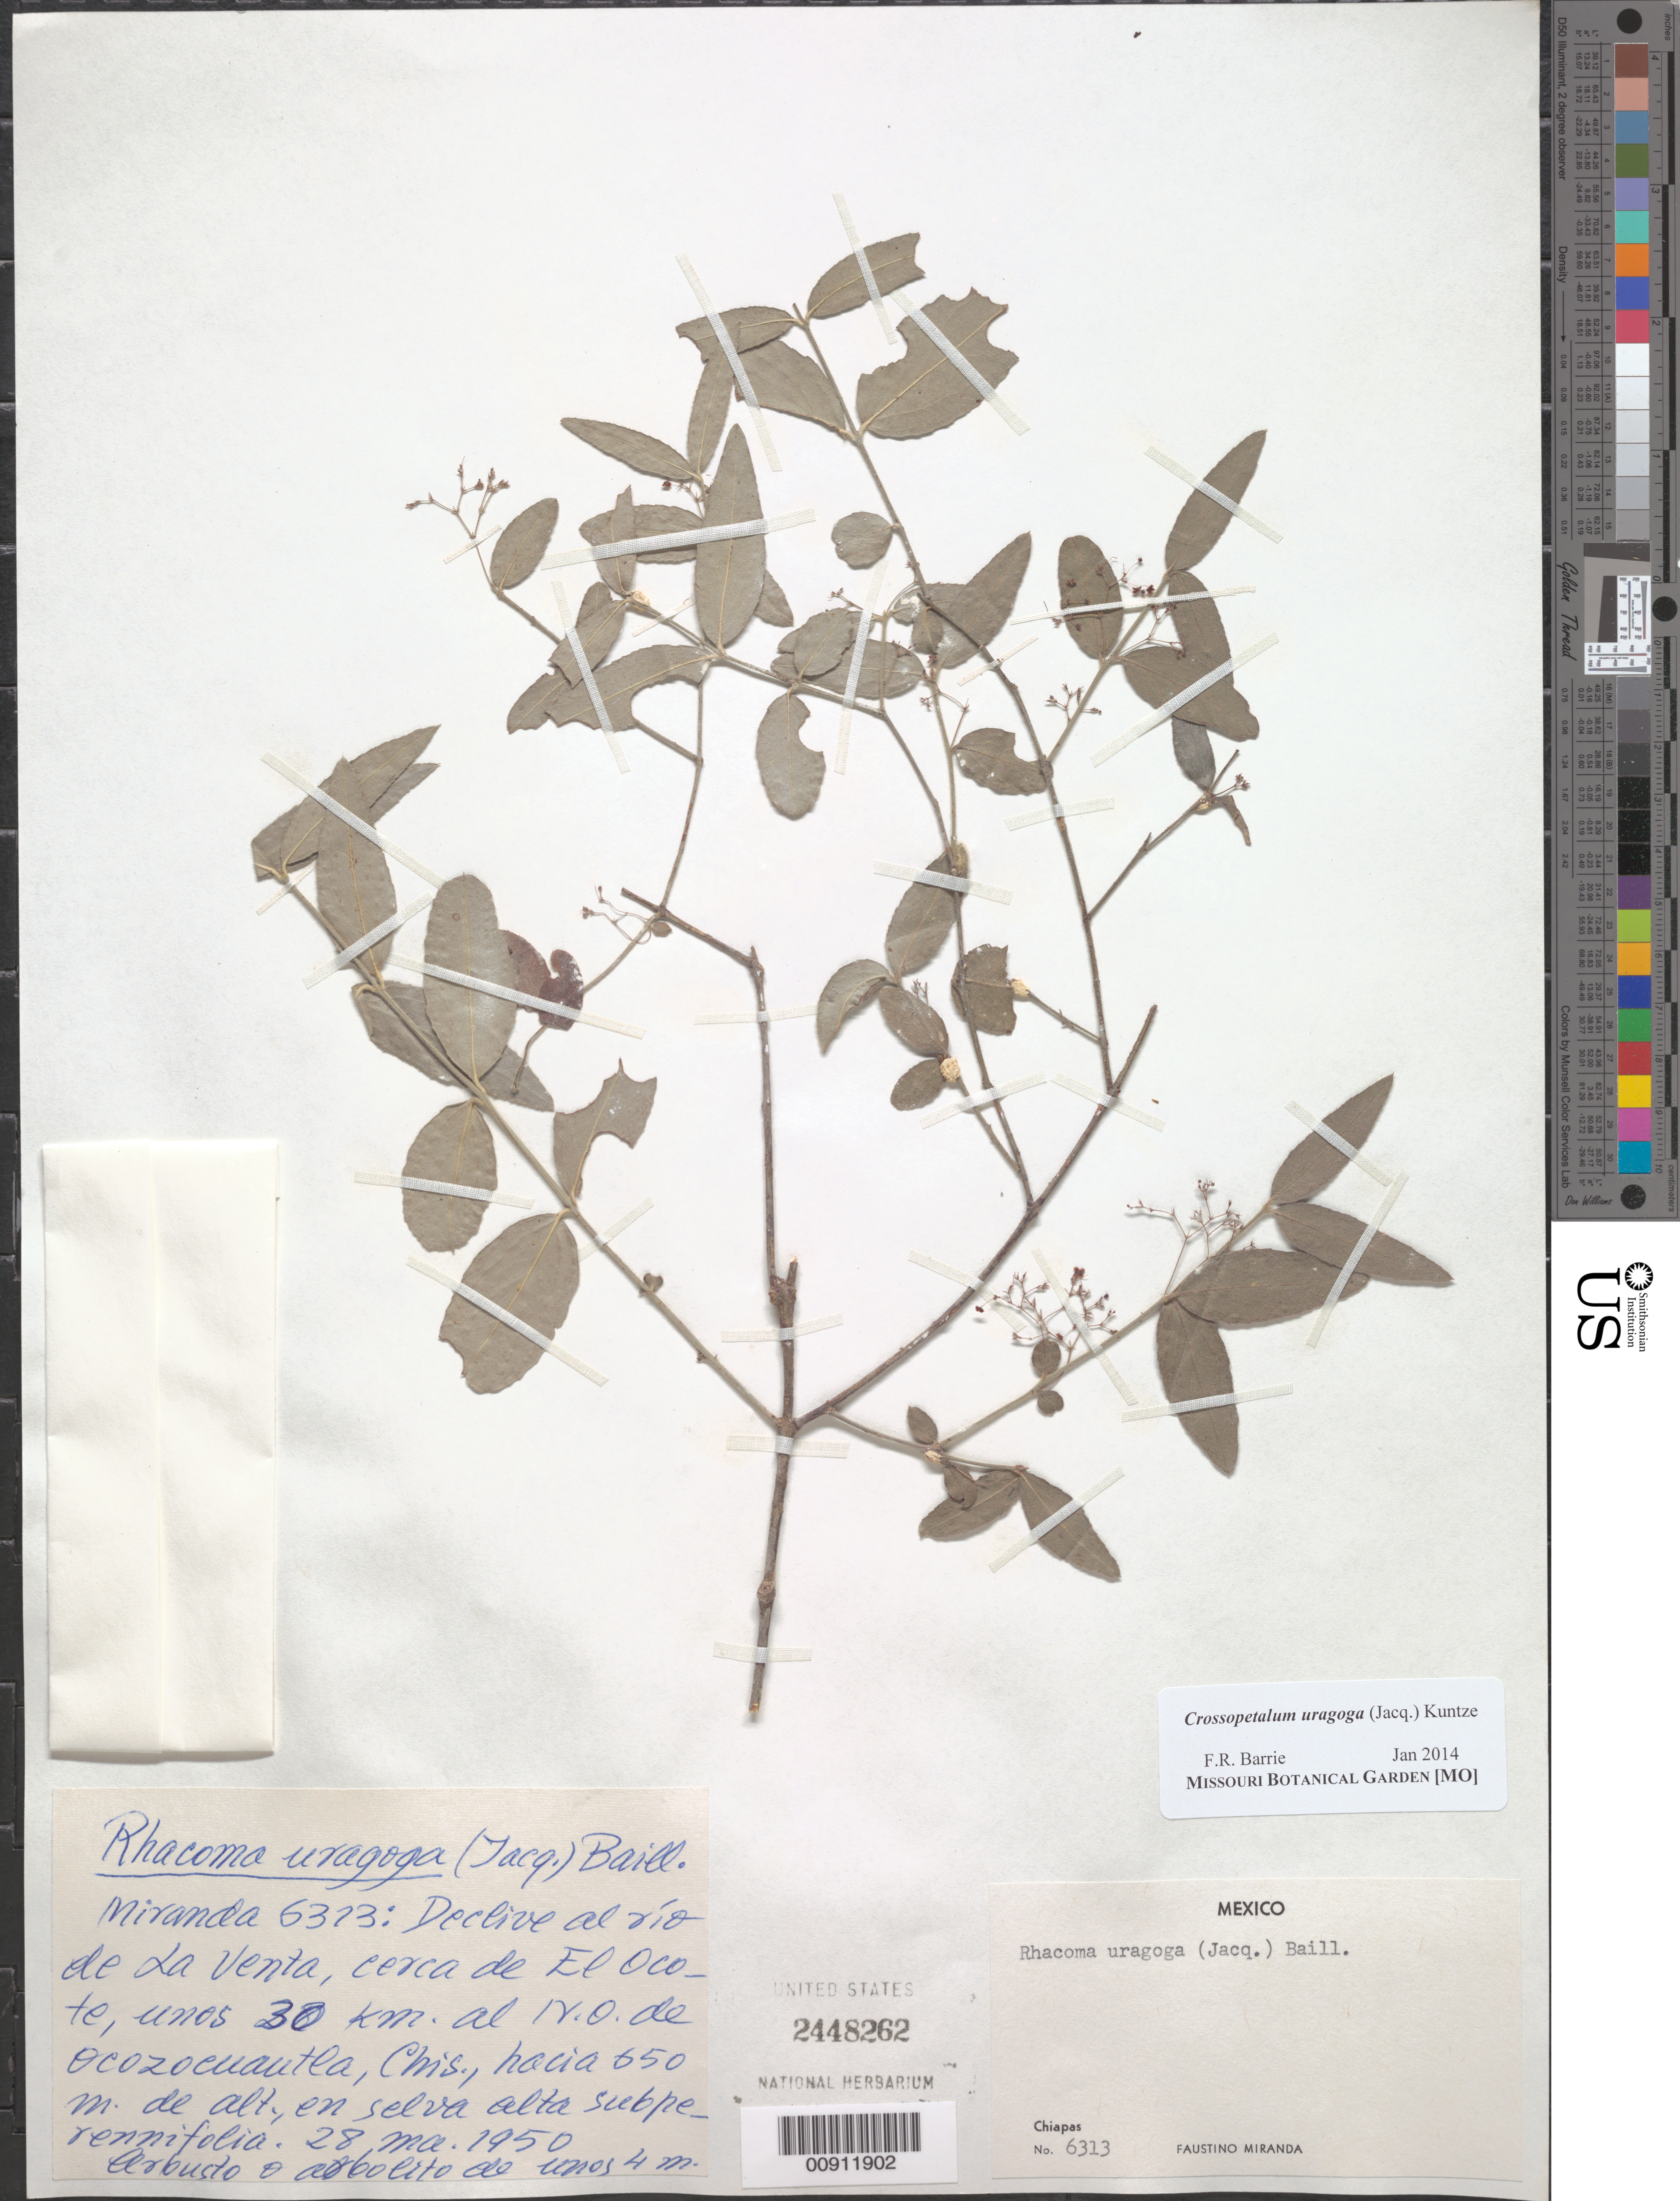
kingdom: Plantae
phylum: Tracheophyta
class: Magnoliopsida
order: Celastrales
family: Celastraceae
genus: Crossopetalum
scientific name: Crossopetalum uragoga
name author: (Jacq.) Kuntze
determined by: Barrie, F. R.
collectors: Miranda G., F.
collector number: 6313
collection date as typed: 28 Mar 1950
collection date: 1950-03-28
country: Mexico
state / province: Chiapas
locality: Declive al río de La Venta, cerca de El Ocote, unos 30 km. al N.O. de Ocozocuautla, Chiapas.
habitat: En selva alta subperennifolia.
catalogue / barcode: US 2448262